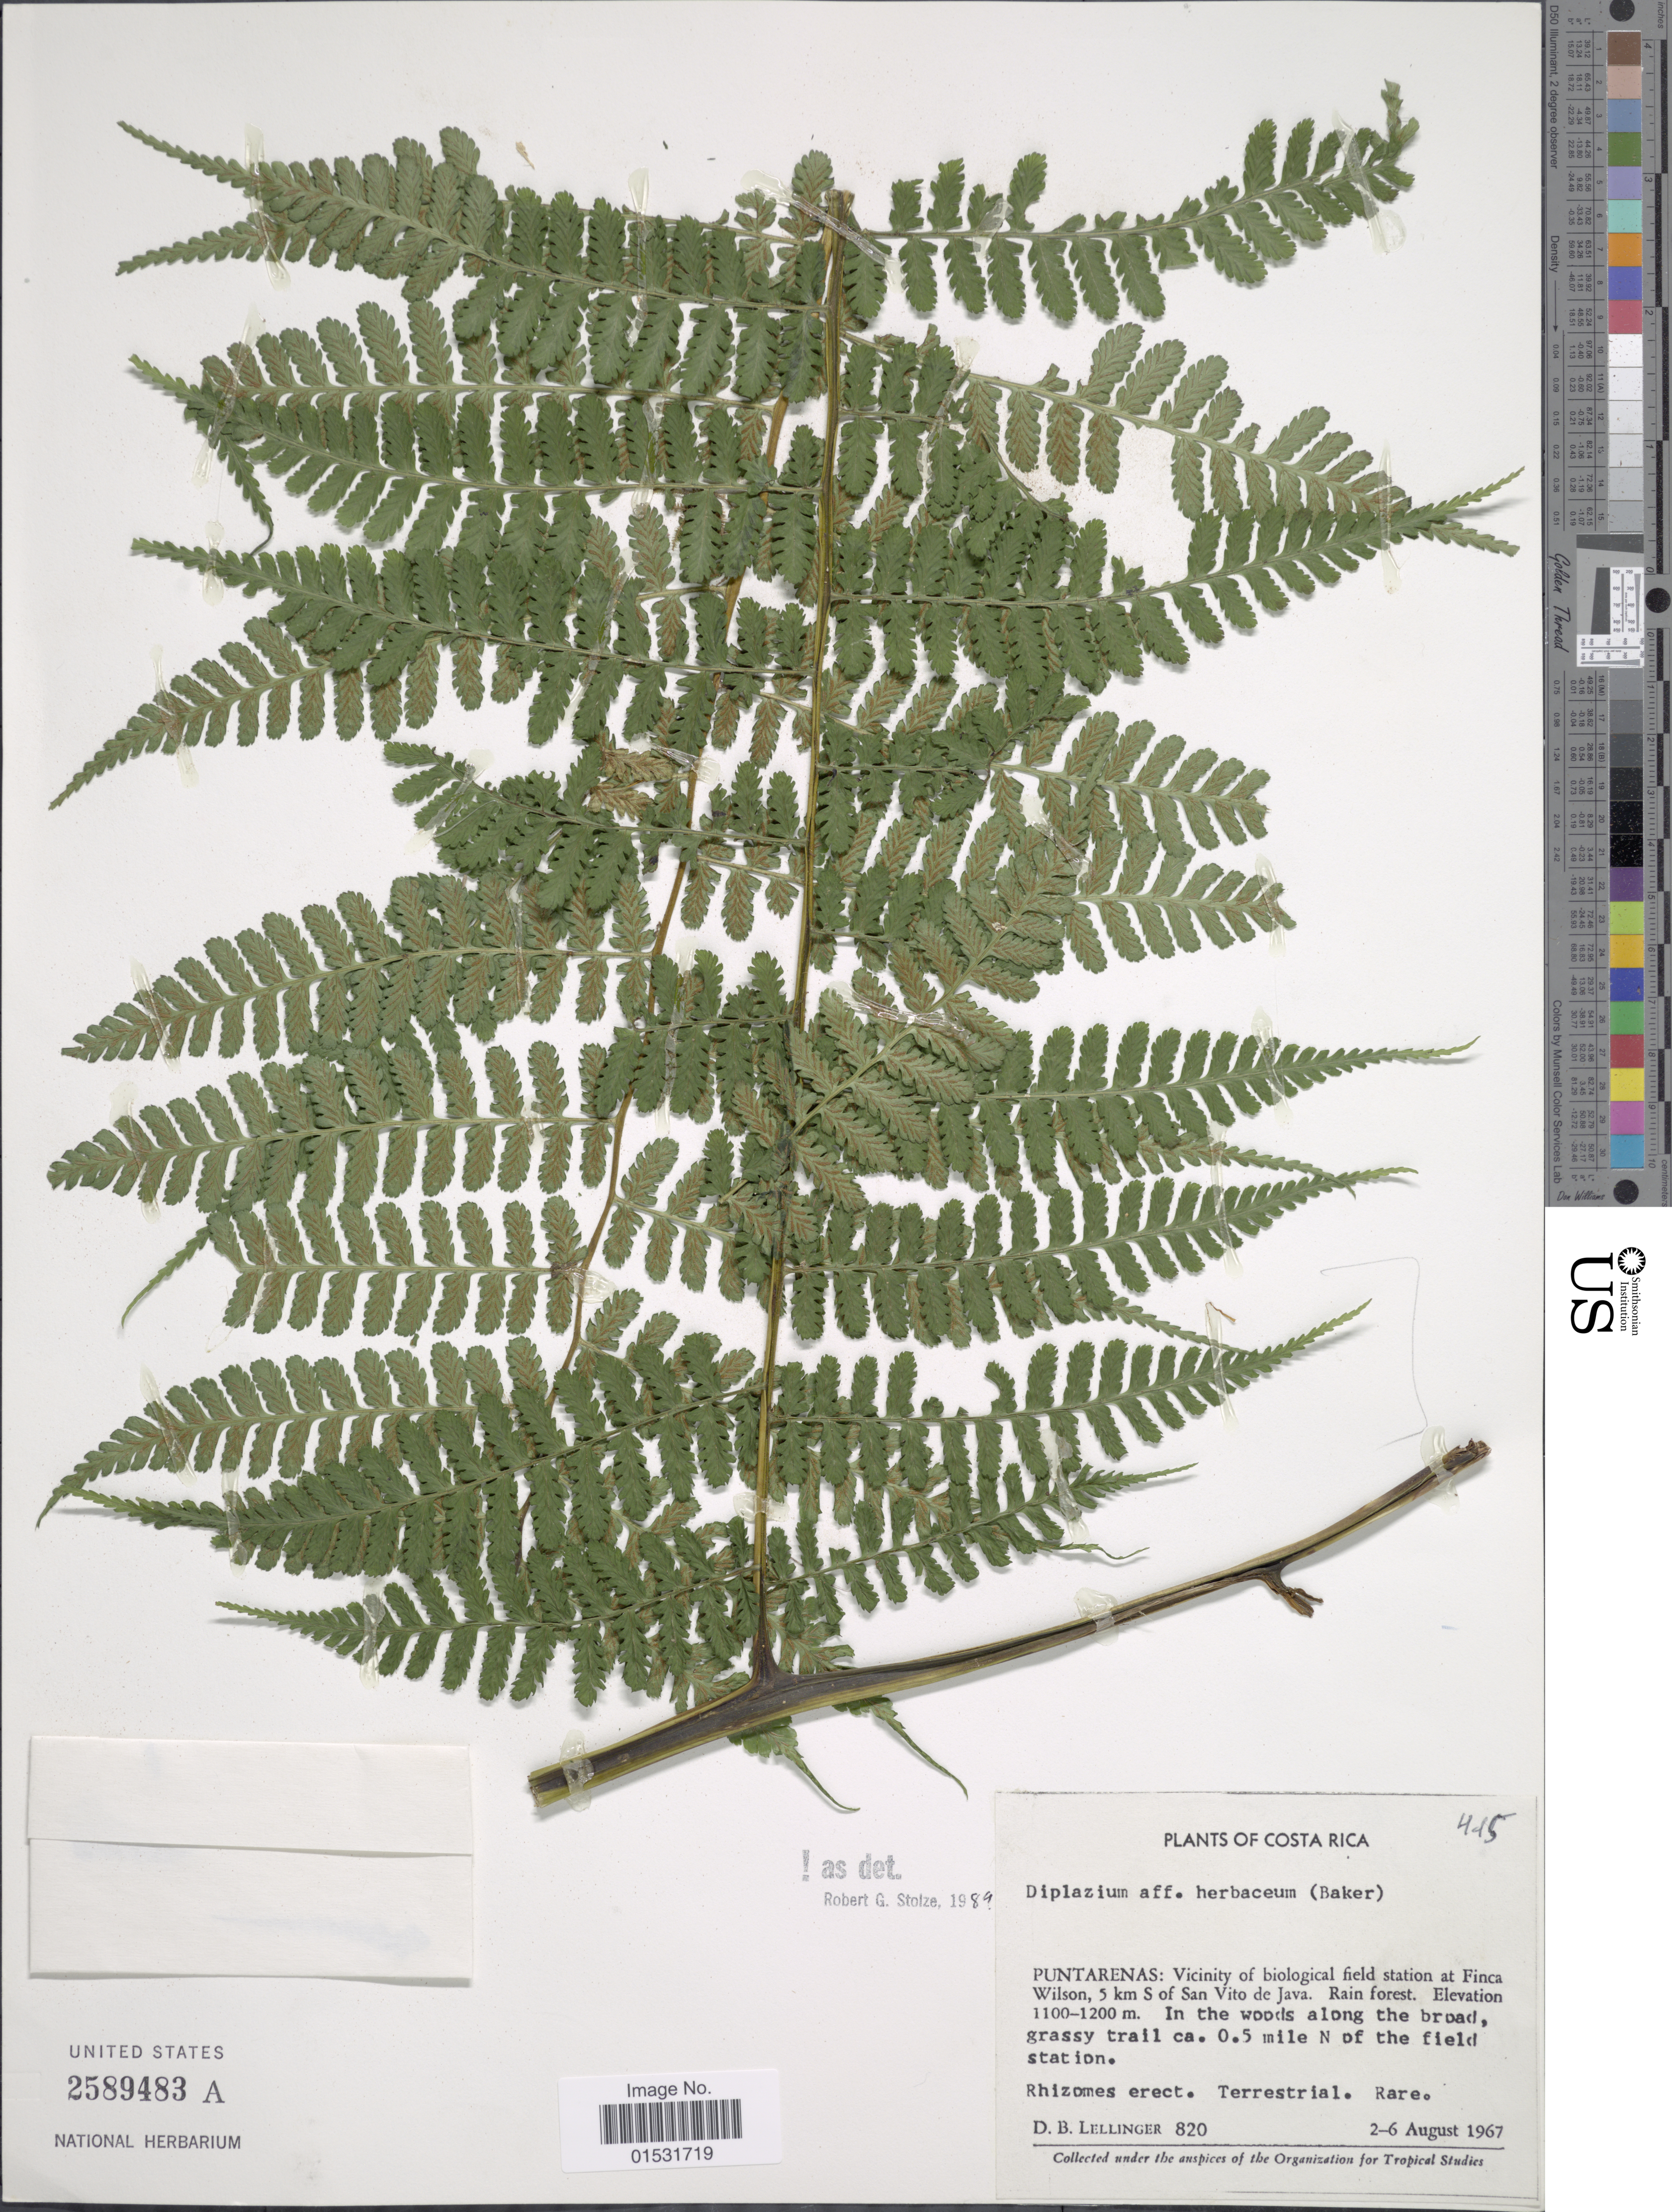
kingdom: Plantae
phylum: Tracheophyta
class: Polypodiopsida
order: Polypodiales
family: Athyriaceae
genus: Diplazium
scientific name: Diplazium gomezianum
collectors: D. B. Lellinger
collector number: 820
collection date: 1967-08-02/1967-08-06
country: Costa Rica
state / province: Puntarenas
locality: Vicinity of biological field station at Finca Wilson, 5 km S of San Vito de Java.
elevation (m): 1100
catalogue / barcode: US 2589483A